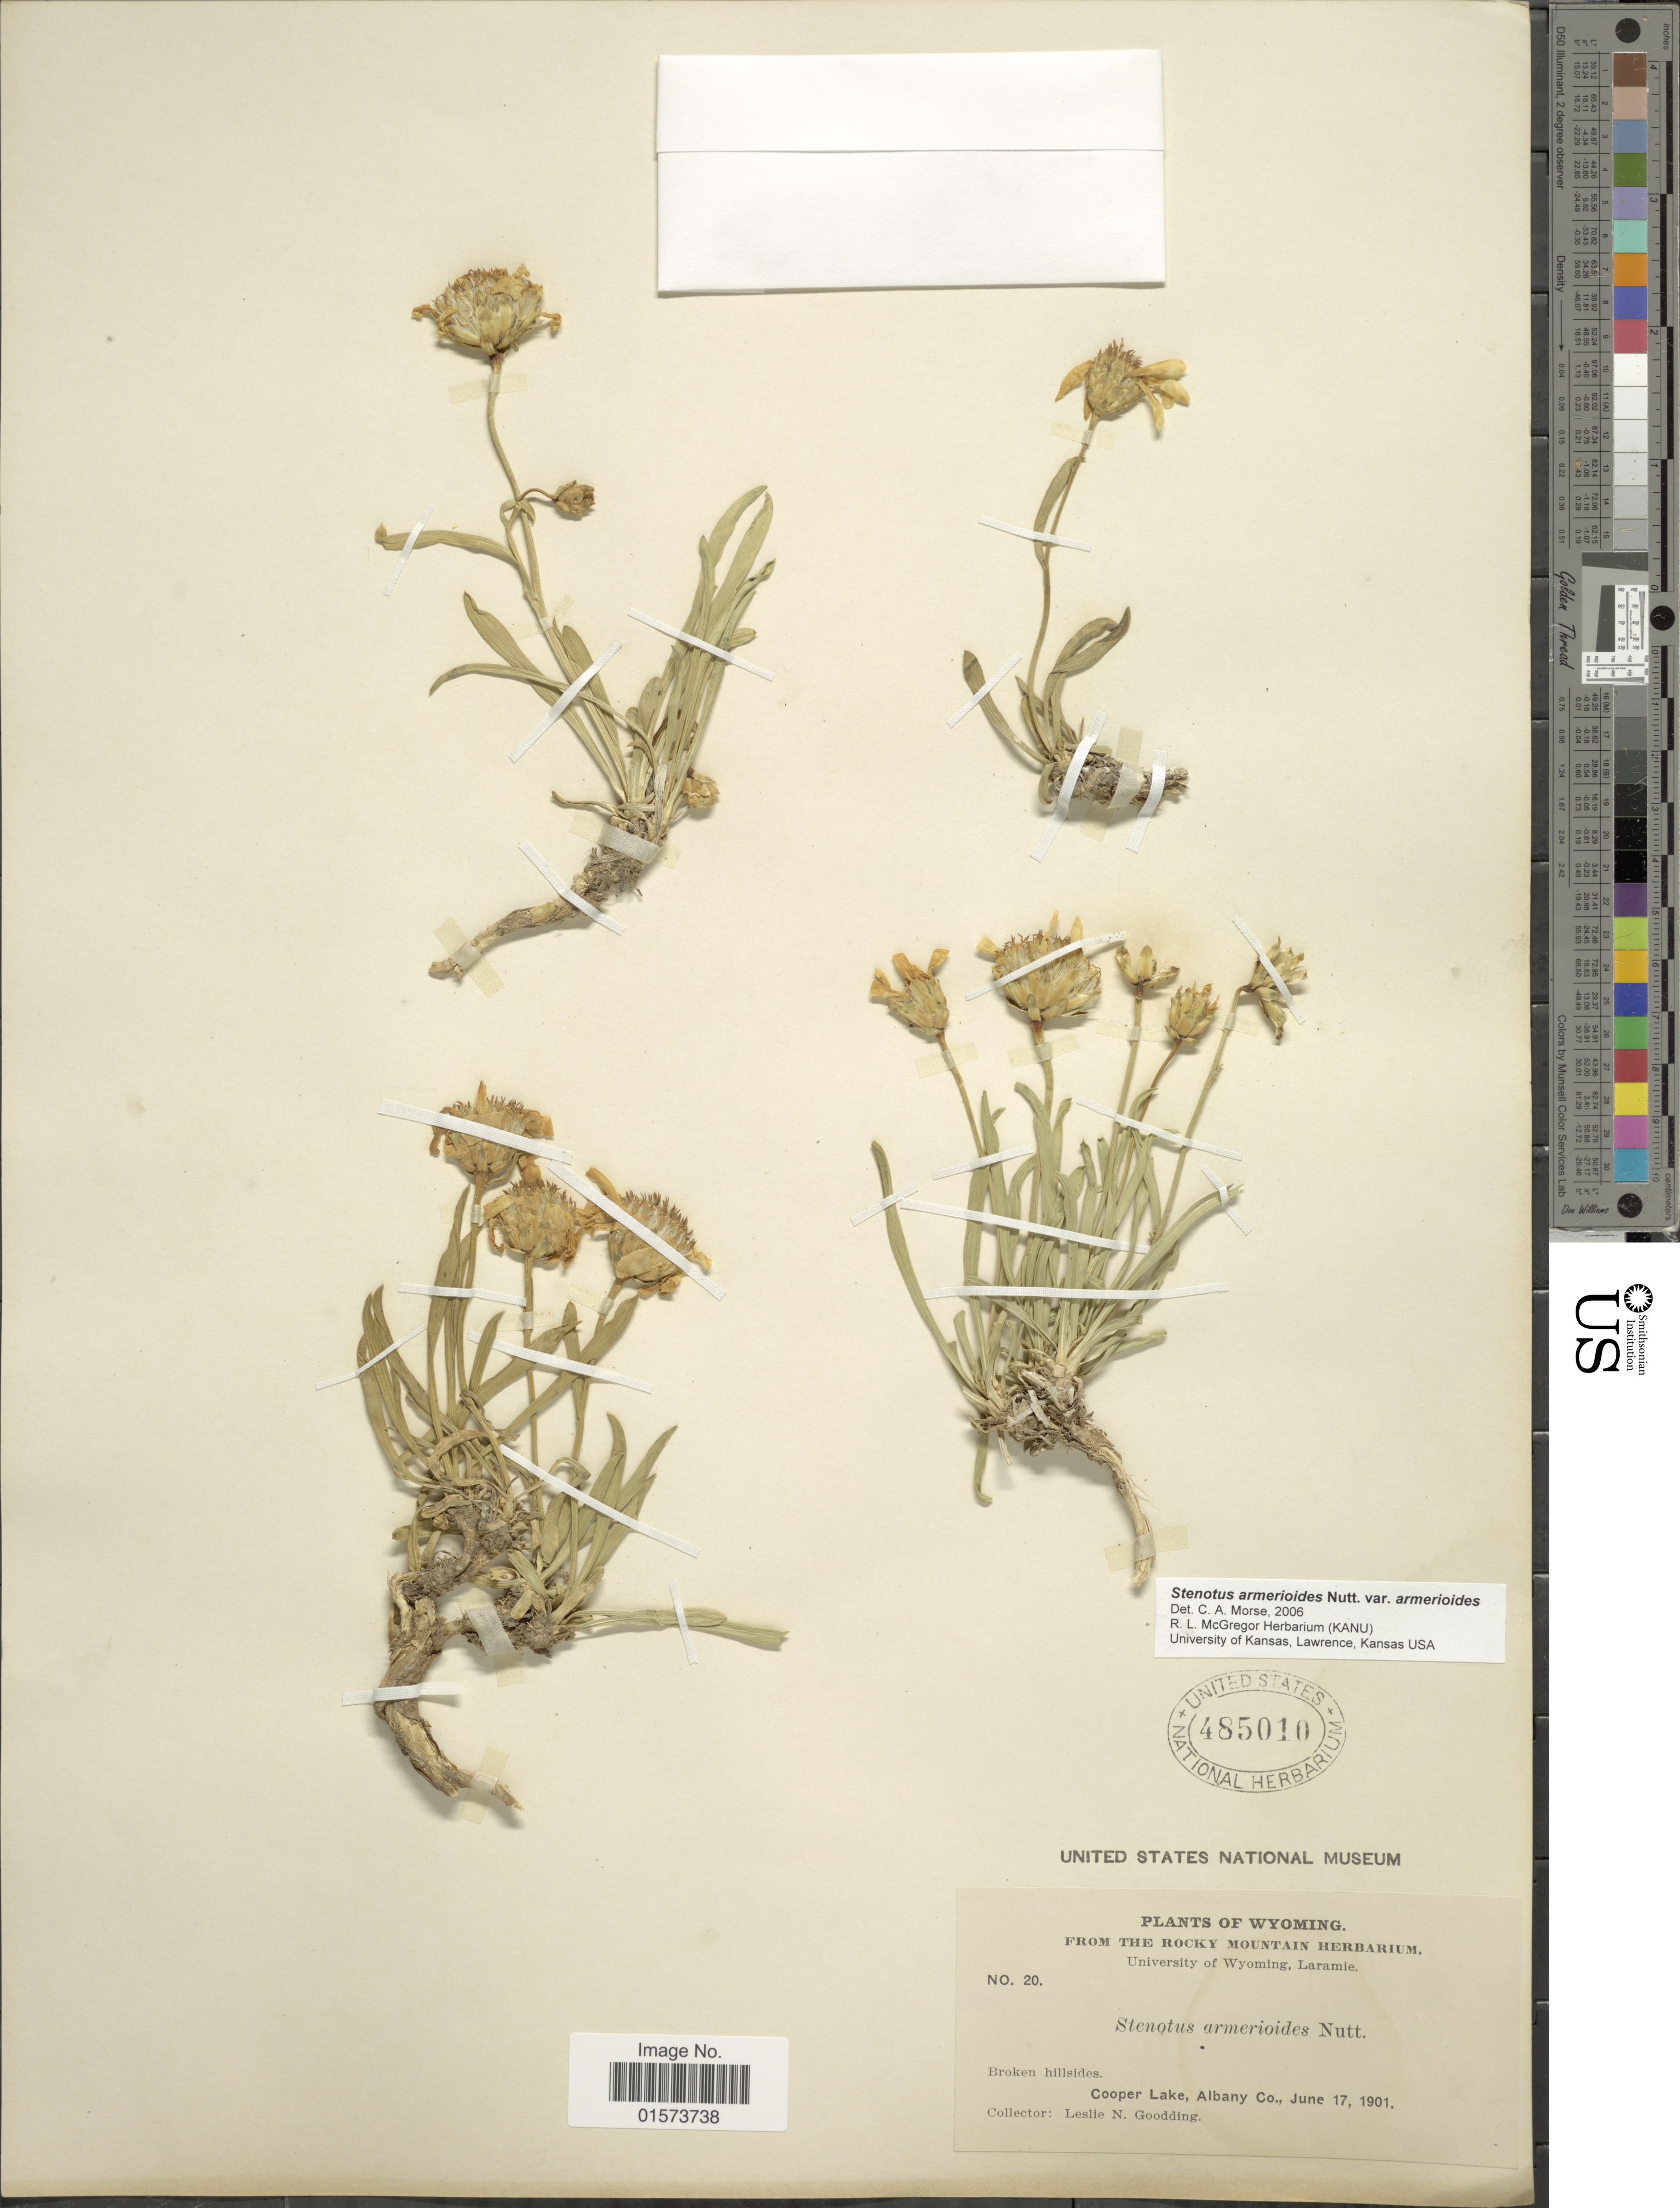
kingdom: Plantae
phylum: Tracheophyta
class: Magnoliopsida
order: Asterales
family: Asteraceae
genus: Stenotus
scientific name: Stenotus armerioides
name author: Nutt.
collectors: L. N. Goodding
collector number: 20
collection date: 1901-06-17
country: United States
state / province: Wyoming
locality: Broken hillsides, Cooper Lake, Albany Co.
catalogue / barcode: US 485010